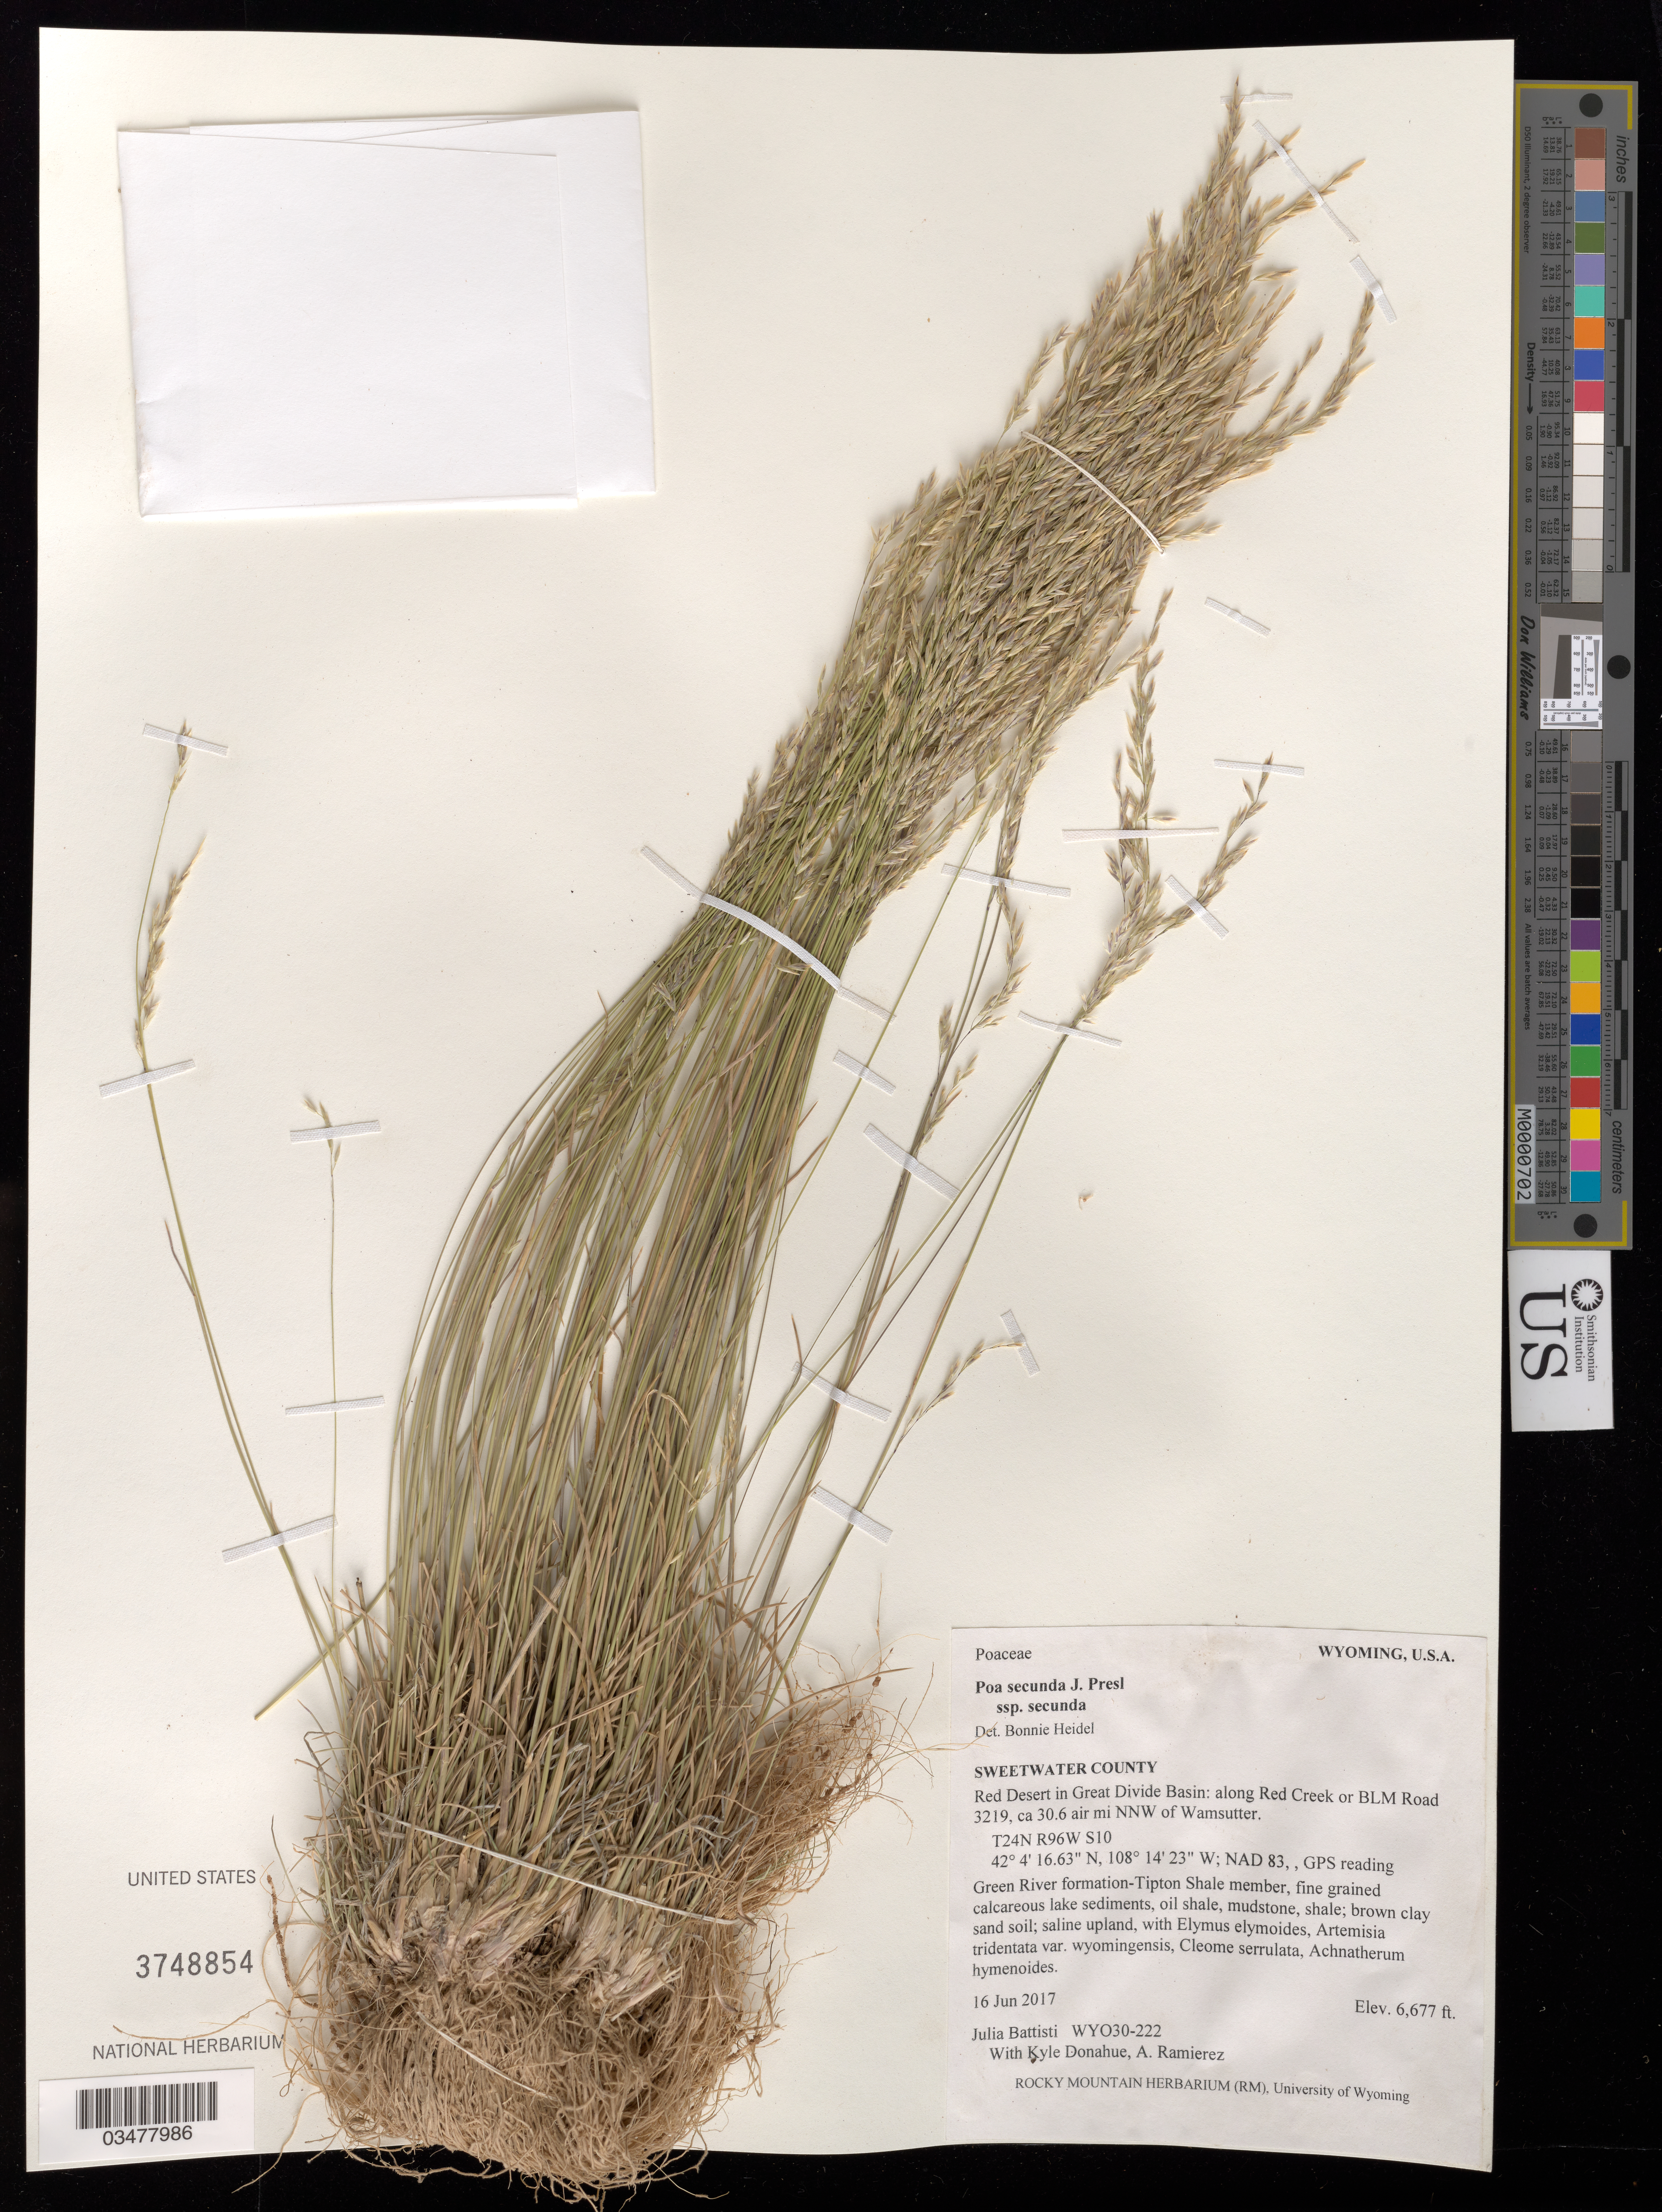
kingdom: Plantae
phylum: Tracheophyta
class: Liliopsida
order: Poales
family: Poaceae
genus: Poa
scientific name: Poa secunda subsp. secunda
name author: J. Presl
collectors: J. Battisti, K. Donahue & A. Ramierez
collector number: WY030-222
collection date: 2017-06-16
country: United States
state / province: Wyoming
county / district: Sweetwater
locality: Red Desert, Red Creek Rd. (T24 R96 S10)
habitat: Saline upland. With Elymus elymoides, Cleome serrulata, Achnatherum hymenoides, etc.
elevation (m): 2035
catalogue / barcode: US 3748854